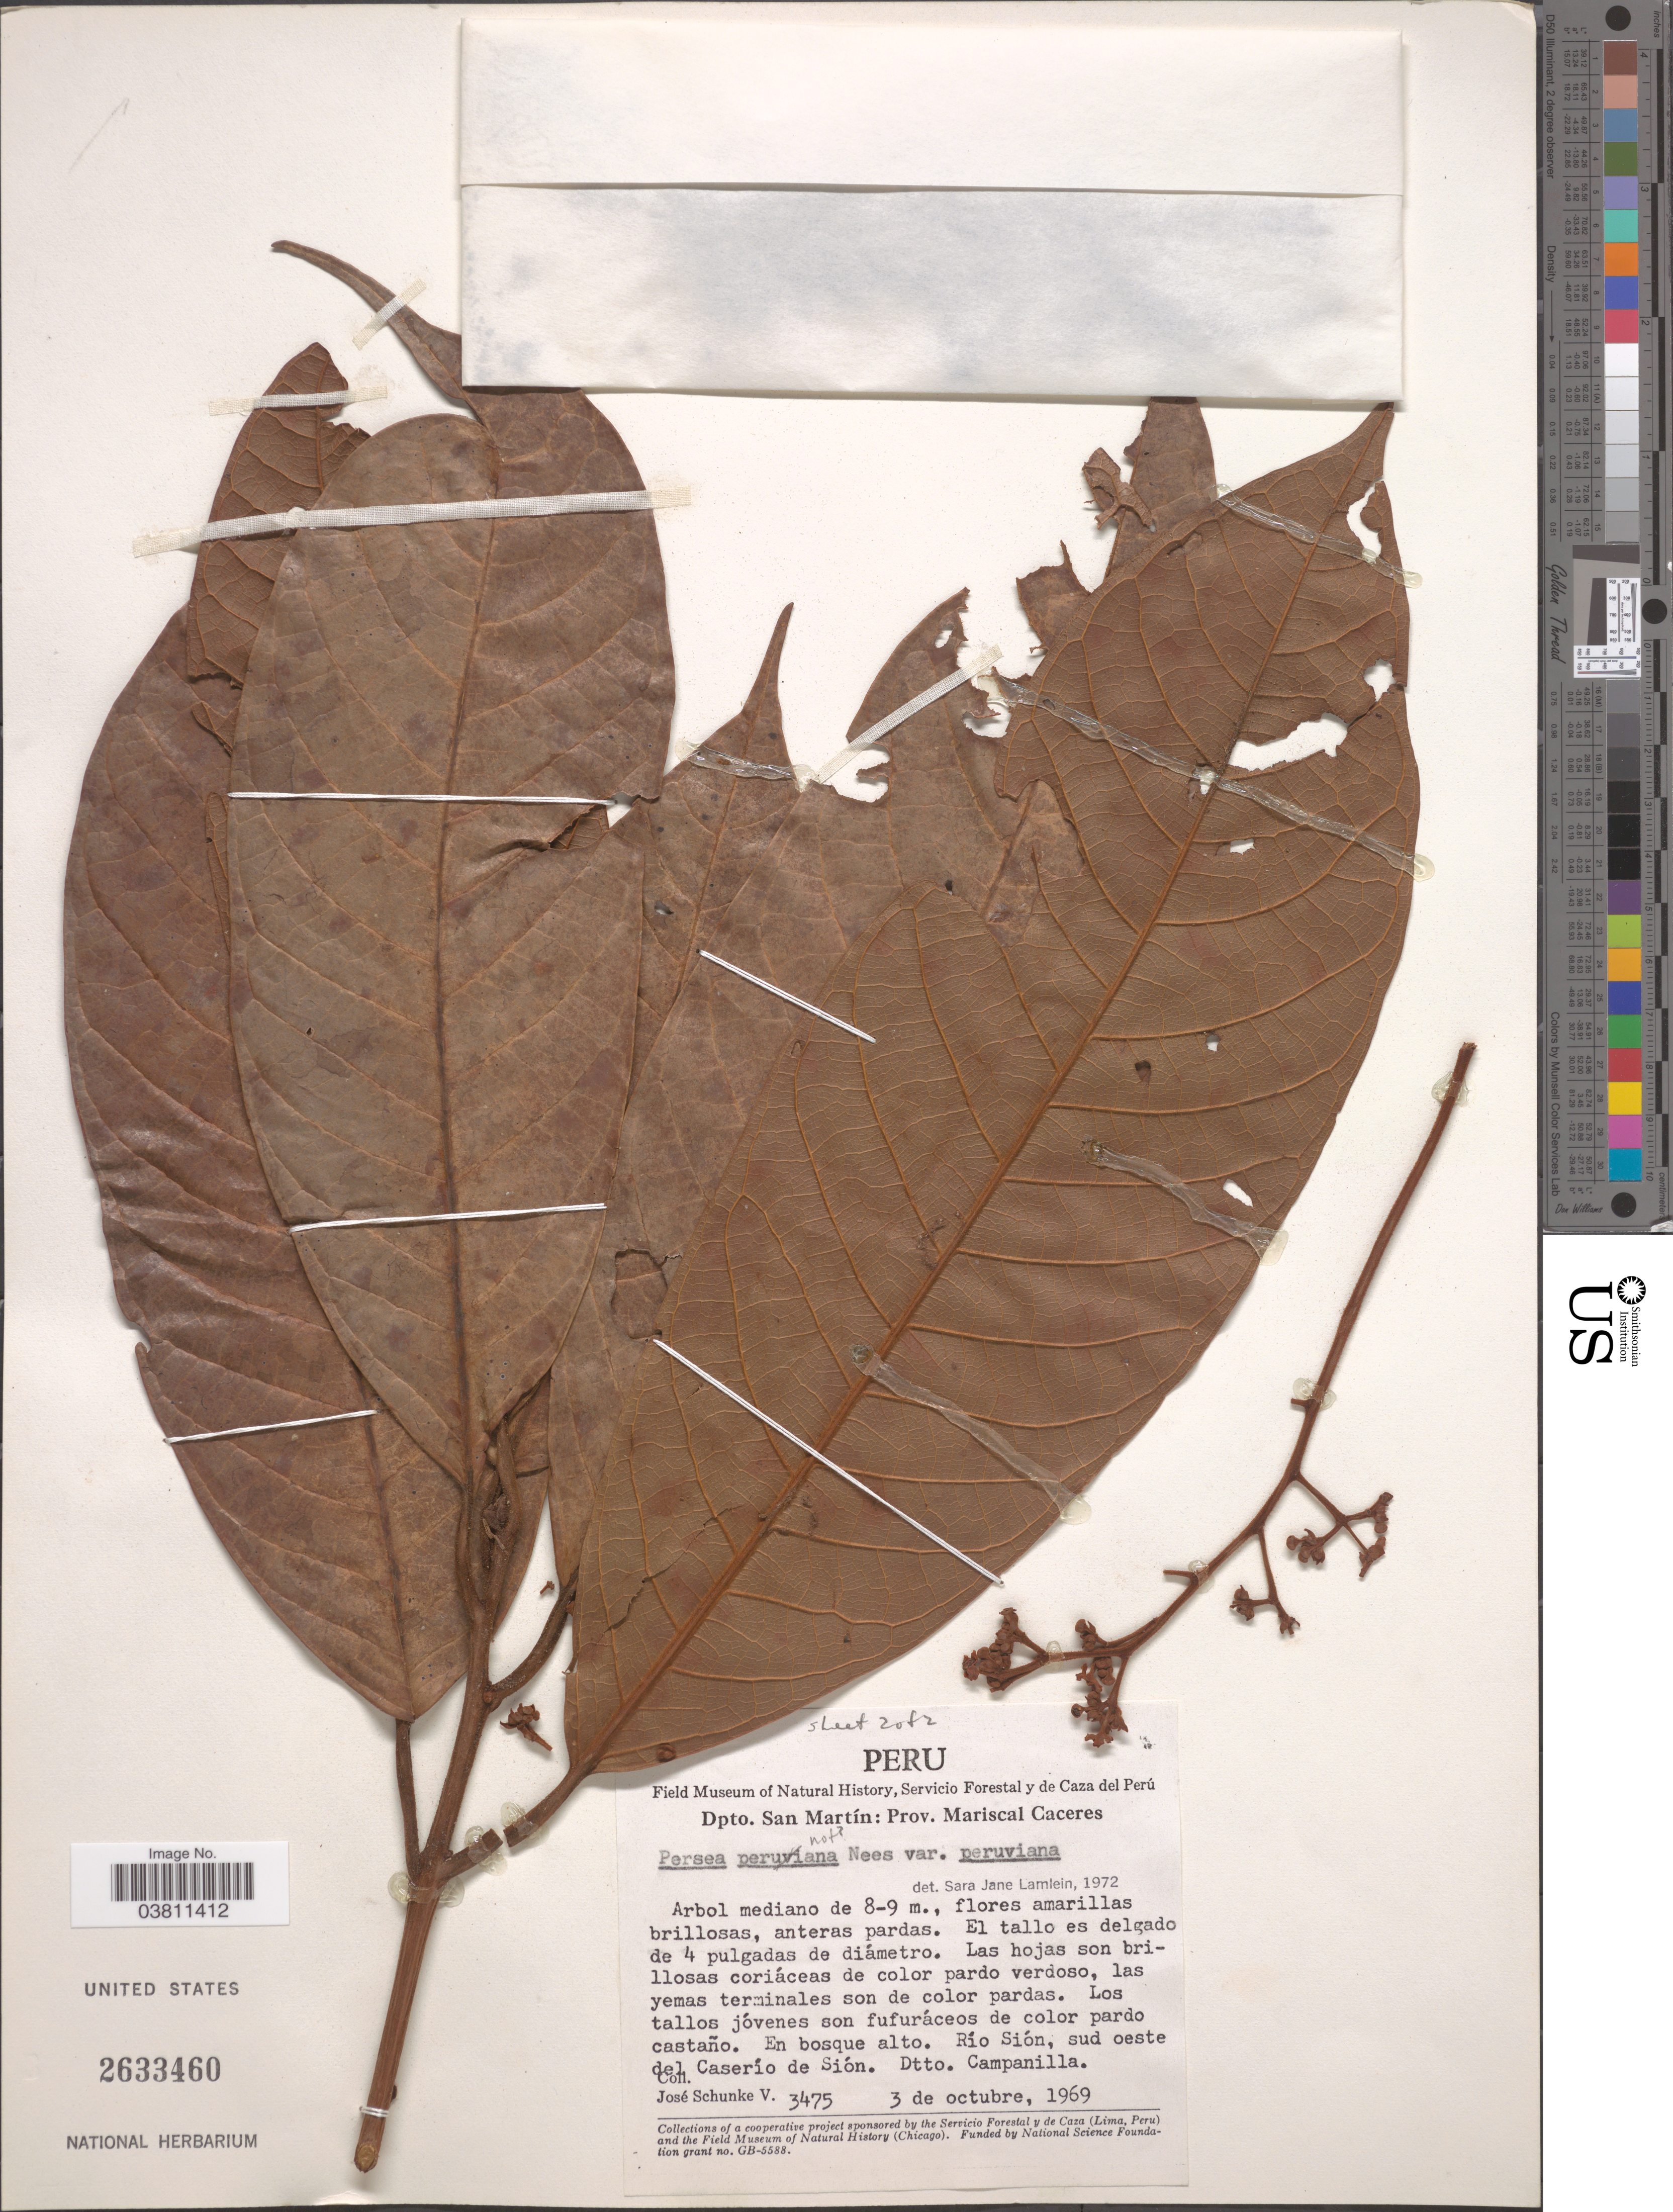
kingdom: Plantae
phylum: Tracheophyta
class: Magnoliopsida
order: Laurales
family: Lauraceae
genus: Persea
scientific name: Persea peruviana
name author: Nees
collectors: J. Schunke Vigo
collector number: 3475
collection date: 1969-10-03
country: Peru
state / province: San Martín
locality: Dpto. San Martín: Prov. Mariscal Caceres. Río Sión, sud oeste del Caserío de Sión. Dtto. Campanilla.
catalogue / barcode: US 2633460